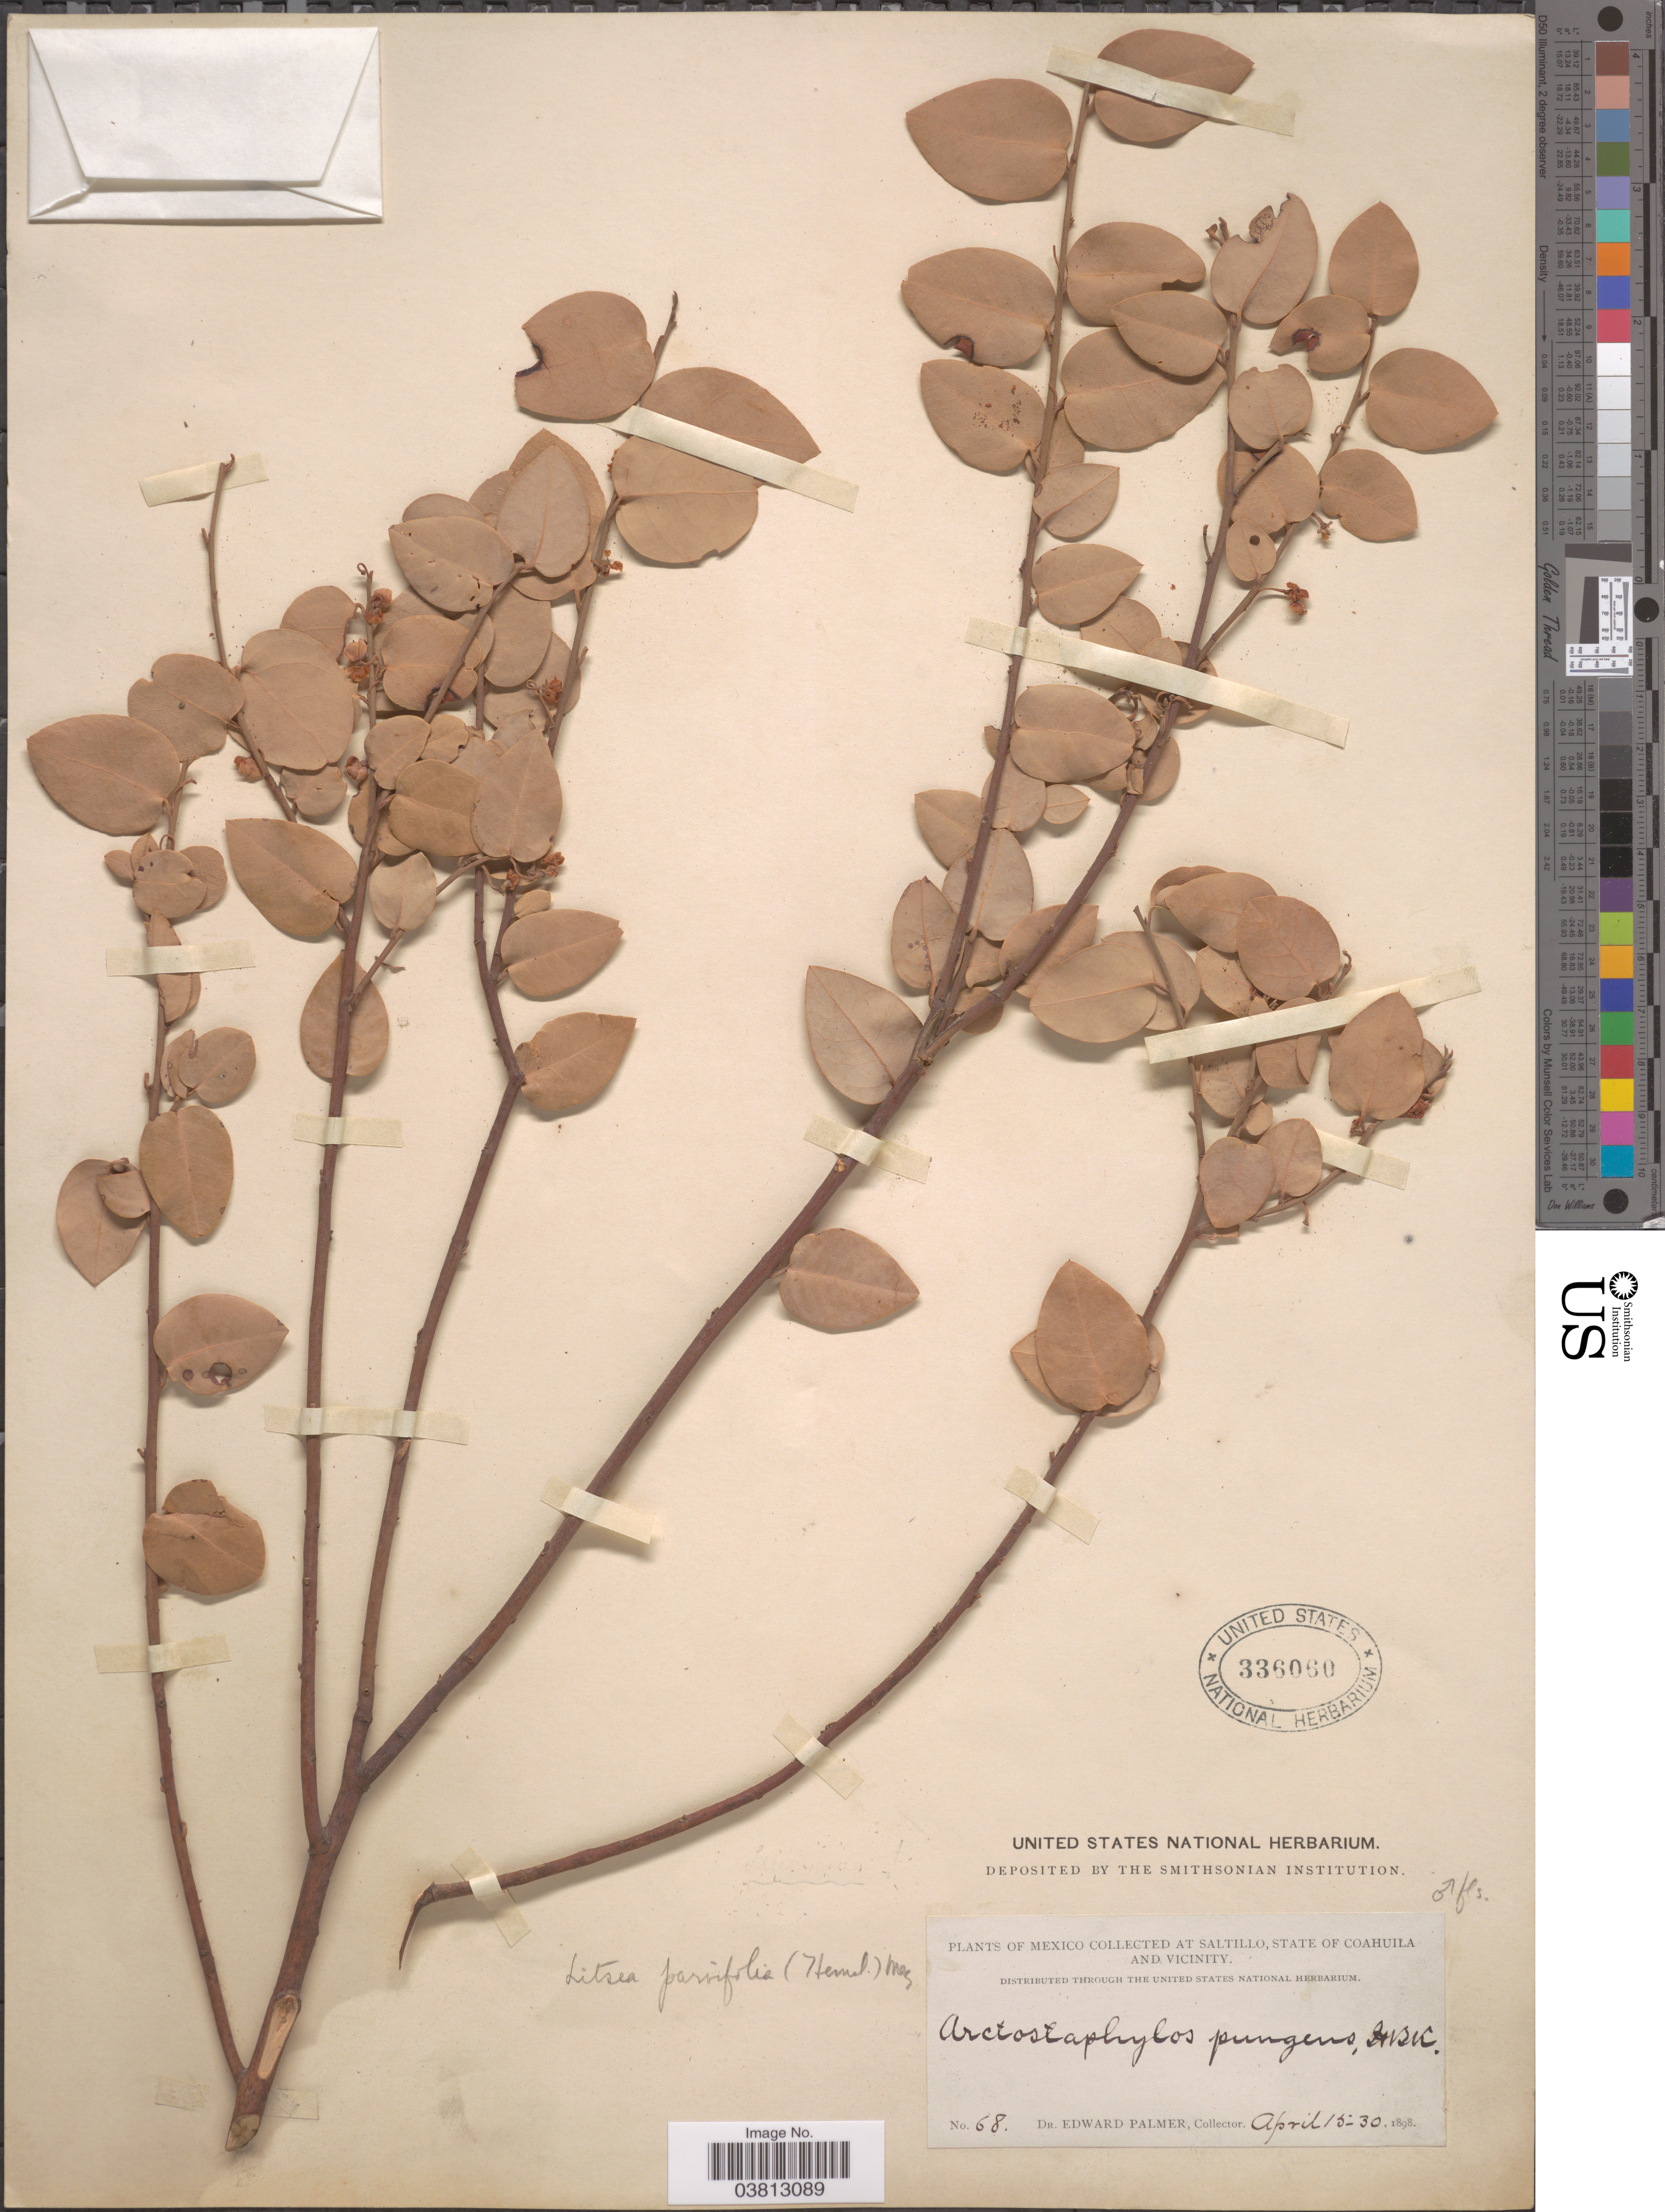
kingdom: Plantae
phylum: Tracheophyta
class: Magnoliopsida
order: Laurales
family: Lauraceae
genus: Litsea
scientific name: Litsea parvifolia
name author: (Hemsl.) Mez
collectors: E. Palmer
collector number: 68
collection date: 1898-04-15/1898-04-30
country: Mexico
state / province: Coahuila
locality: At Saltillo, State of Coahuila and Vicinity.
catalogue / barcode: US 336060